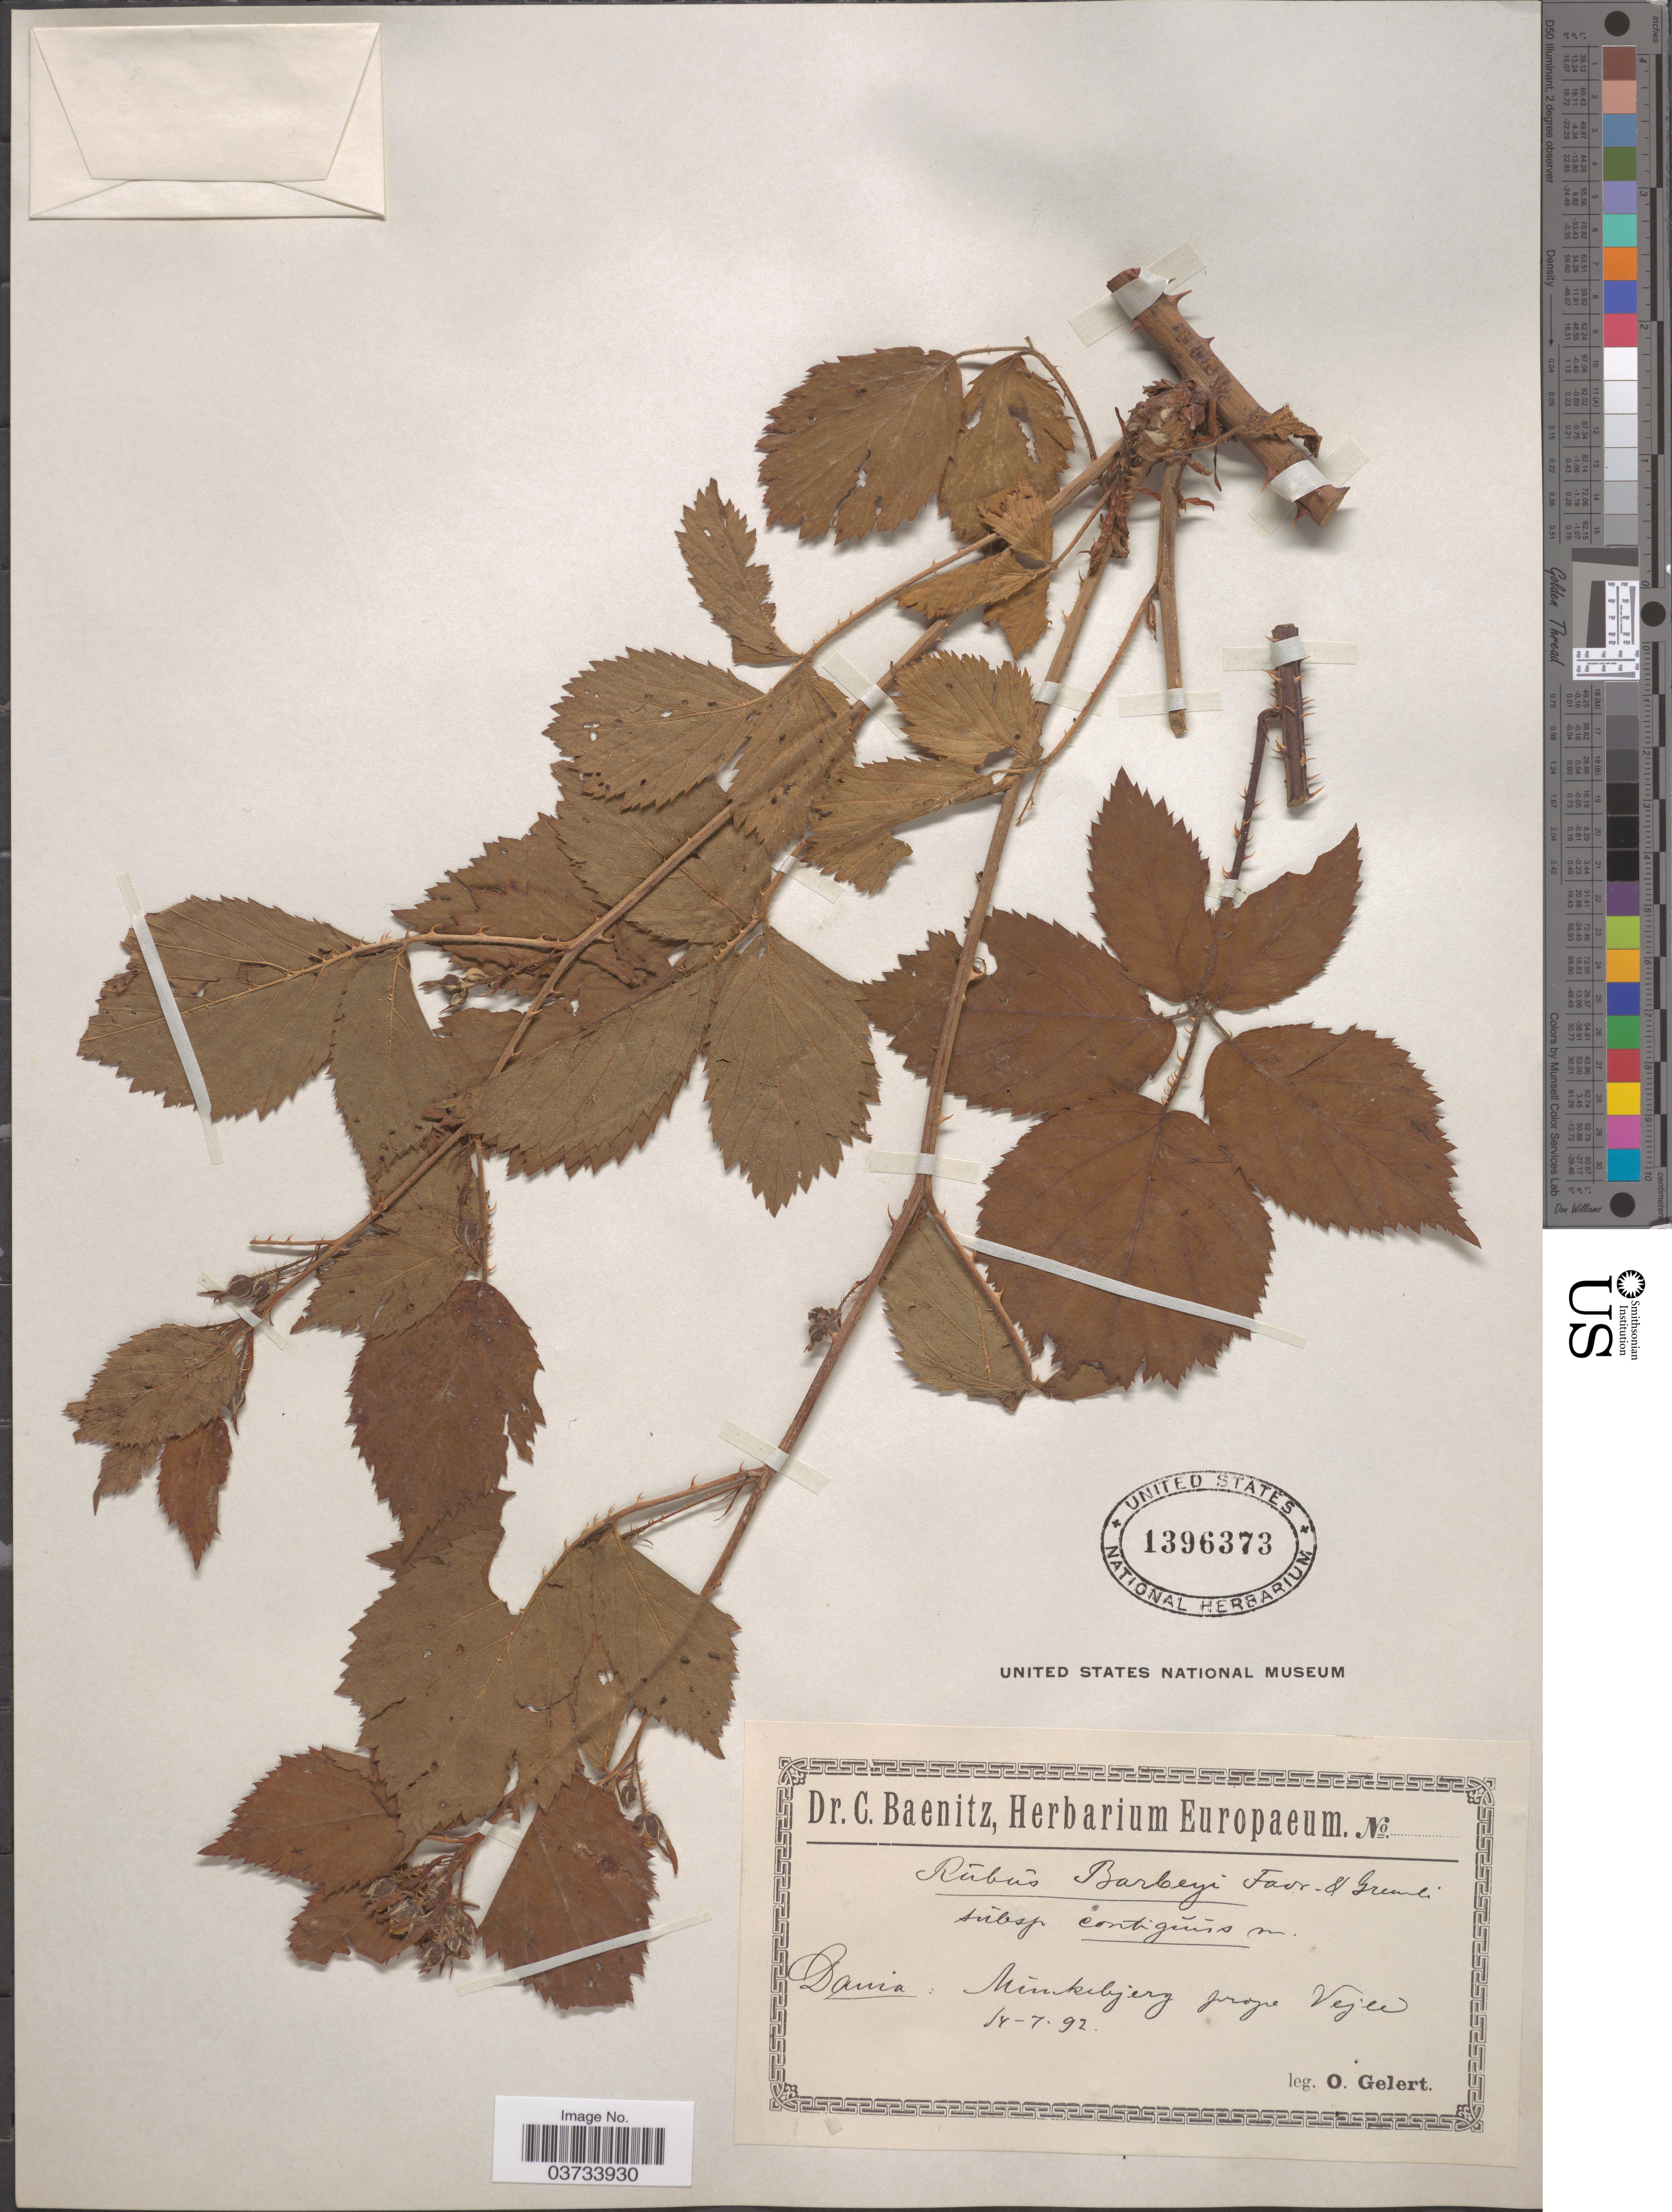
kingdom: Plantae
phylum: Tracheophyta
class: Magnoliopsida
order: Rosales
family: Rosaceae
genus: Rubus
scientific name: Rubus barbeyi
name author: Favrat & Gremli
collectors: O. Gelert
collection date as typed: Transcribed d/m/y: 14/7/92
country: Denmark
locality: Dania: Nimkebjerg prope Vejle.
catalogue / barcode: US 1396373